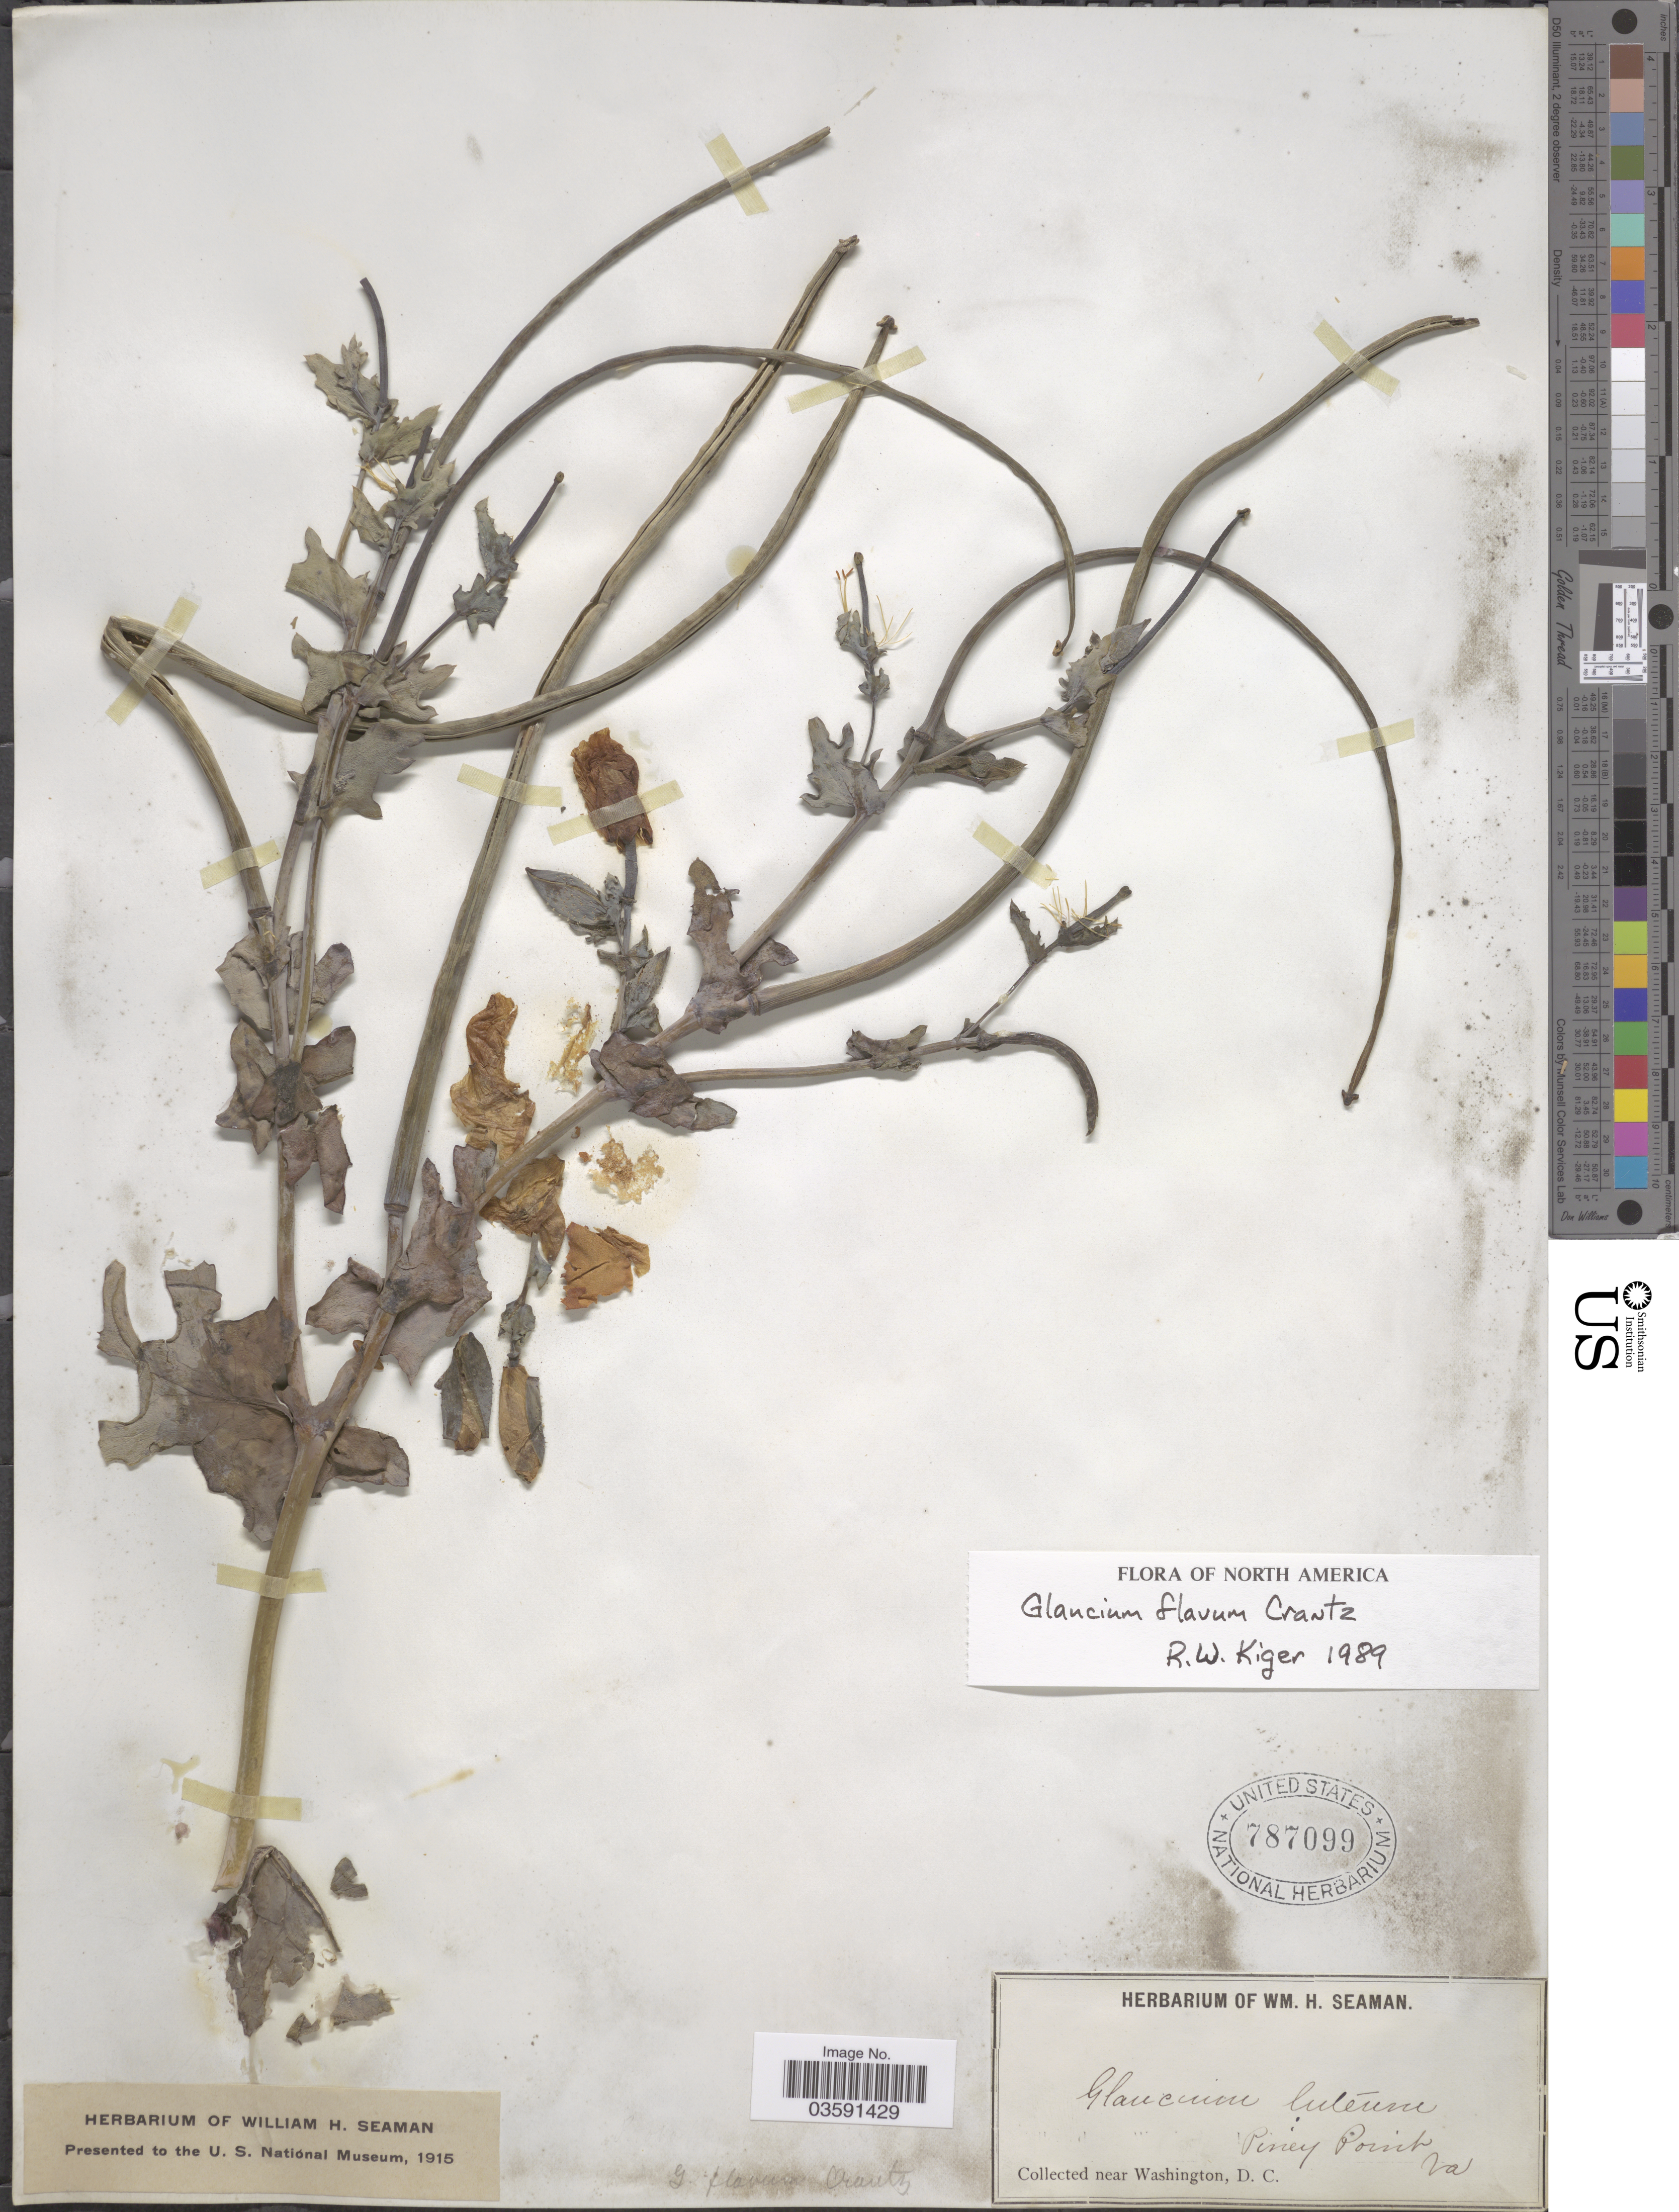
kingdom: Plantae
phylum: Tracheophyta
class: Magnoliopsida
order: Ranunculales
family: Papaveraceae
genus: Glaucium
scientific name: Glaucium flavum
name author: Crantz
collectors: Ex herb. W. H. Seaman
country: United States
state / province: Virginia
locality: Piney Point. Near Washington, D. C.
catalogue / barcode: US 787099